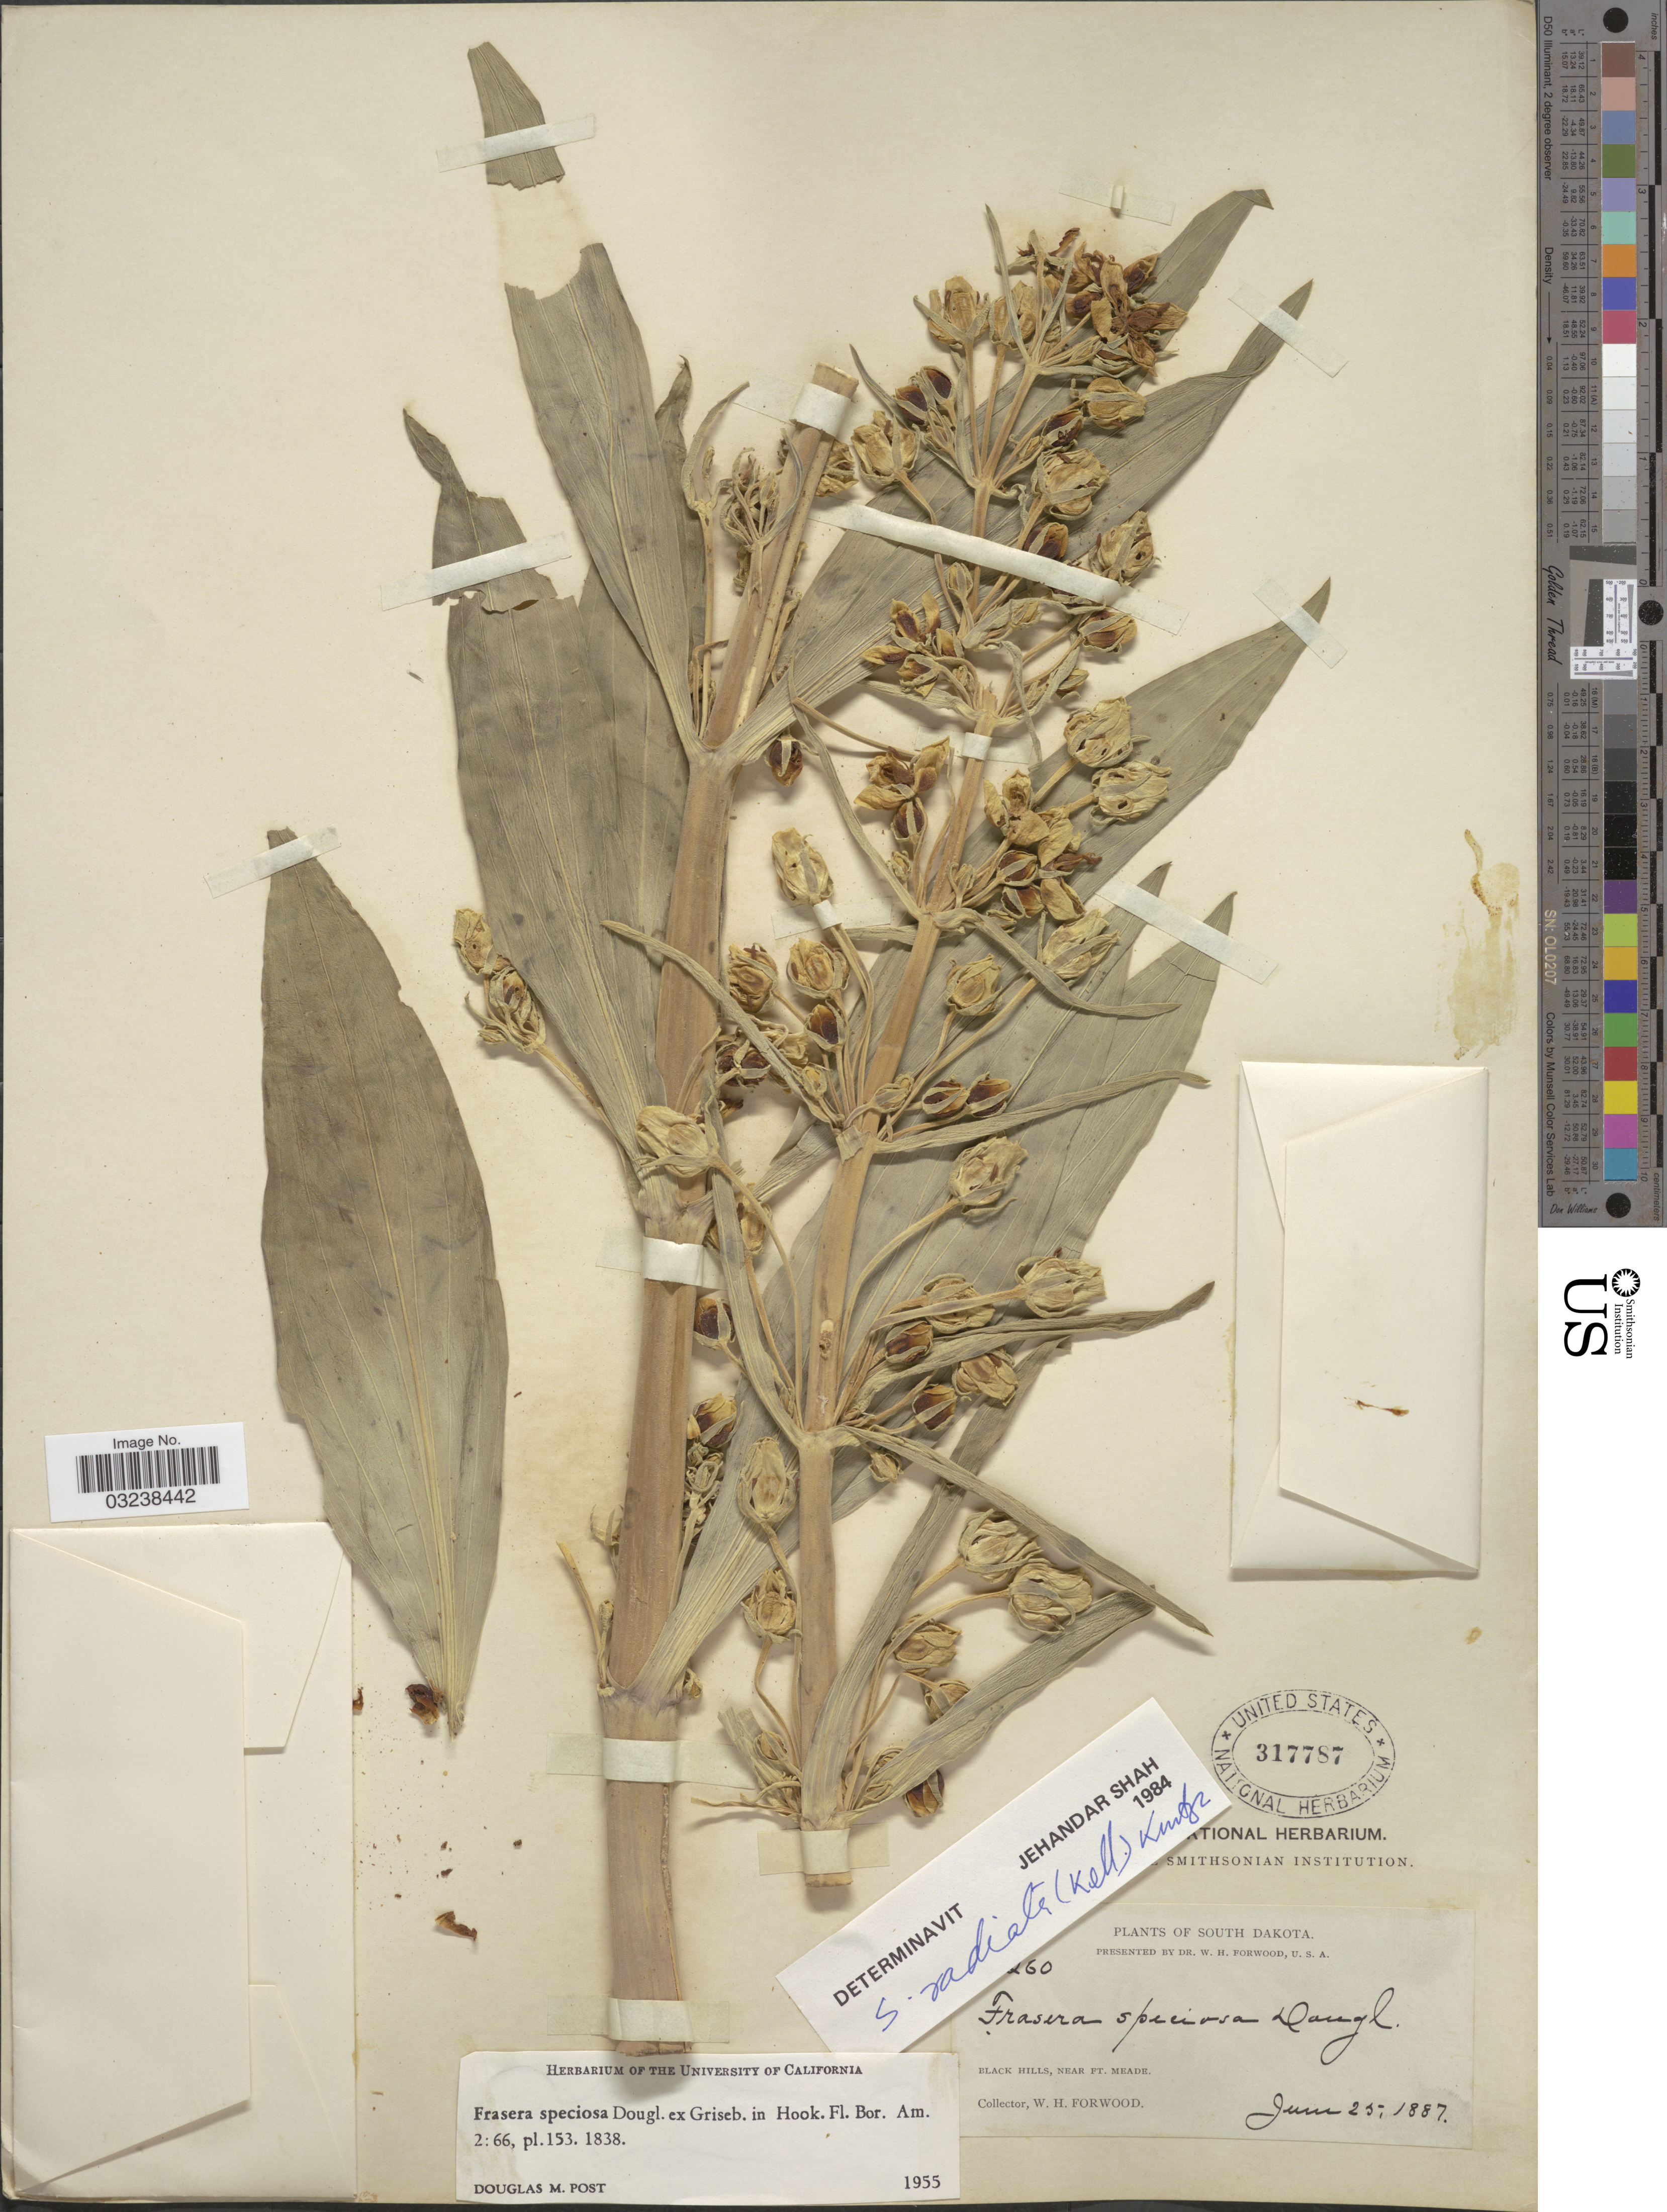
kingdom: Plantae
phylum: Tracheophyta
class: Magnoliopsida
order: Gentianales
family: Gentianaceae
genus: Swertia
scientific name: Swertia radiata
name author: (Kellogg) Kuntze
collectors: W. Forwood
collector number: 260*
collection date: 1887-06-25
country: United States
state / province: South Dakota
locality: Black Hills, near Ft. Meade.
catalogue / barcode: US 317787